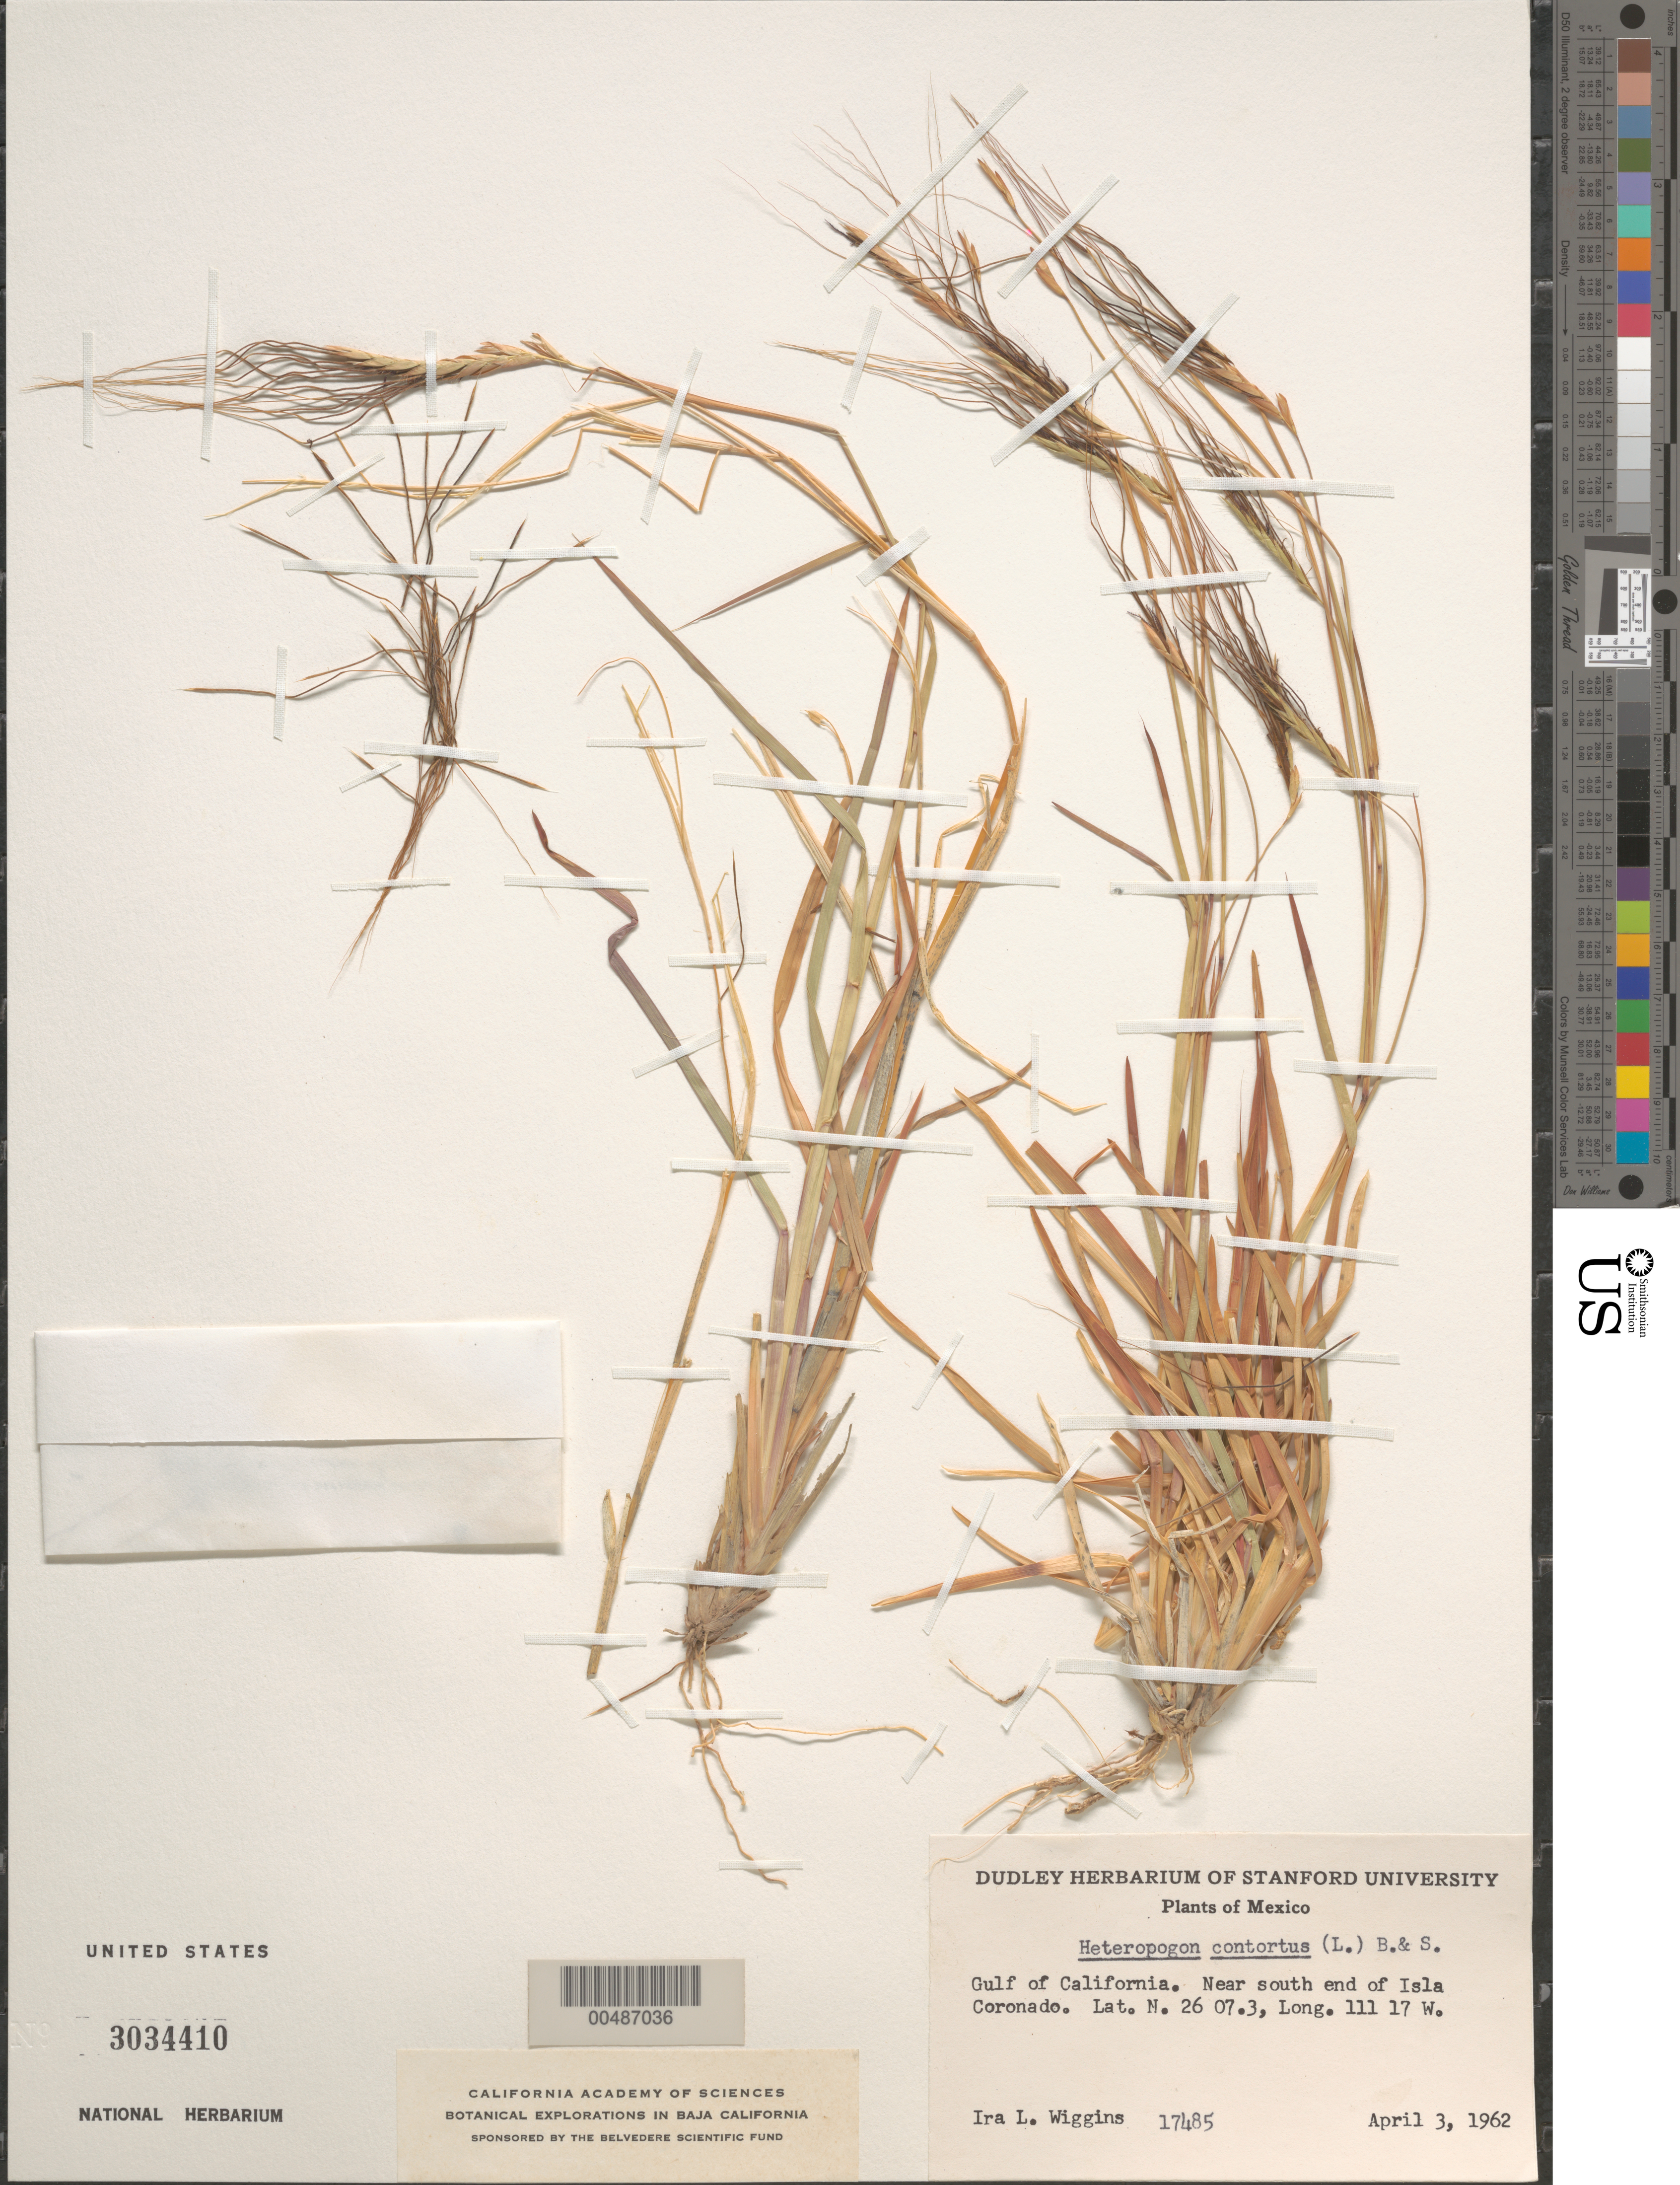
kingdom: Plantae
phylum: Tracheophyta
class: Liliopsida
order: Poales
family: Poaceae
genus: Heteropogon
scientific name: Heteropogon contortus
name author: (L.) P. Beauv. ex Roem. & Schult.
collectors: I. L. Wiggins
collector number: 17485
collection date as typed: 3 Apr 1962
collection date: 1962-04-03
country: Mexico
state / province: Baja California Sur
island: Isla Coronado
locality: Gulf of California. Near S end of Isla Coronado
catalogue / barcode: US 3034410